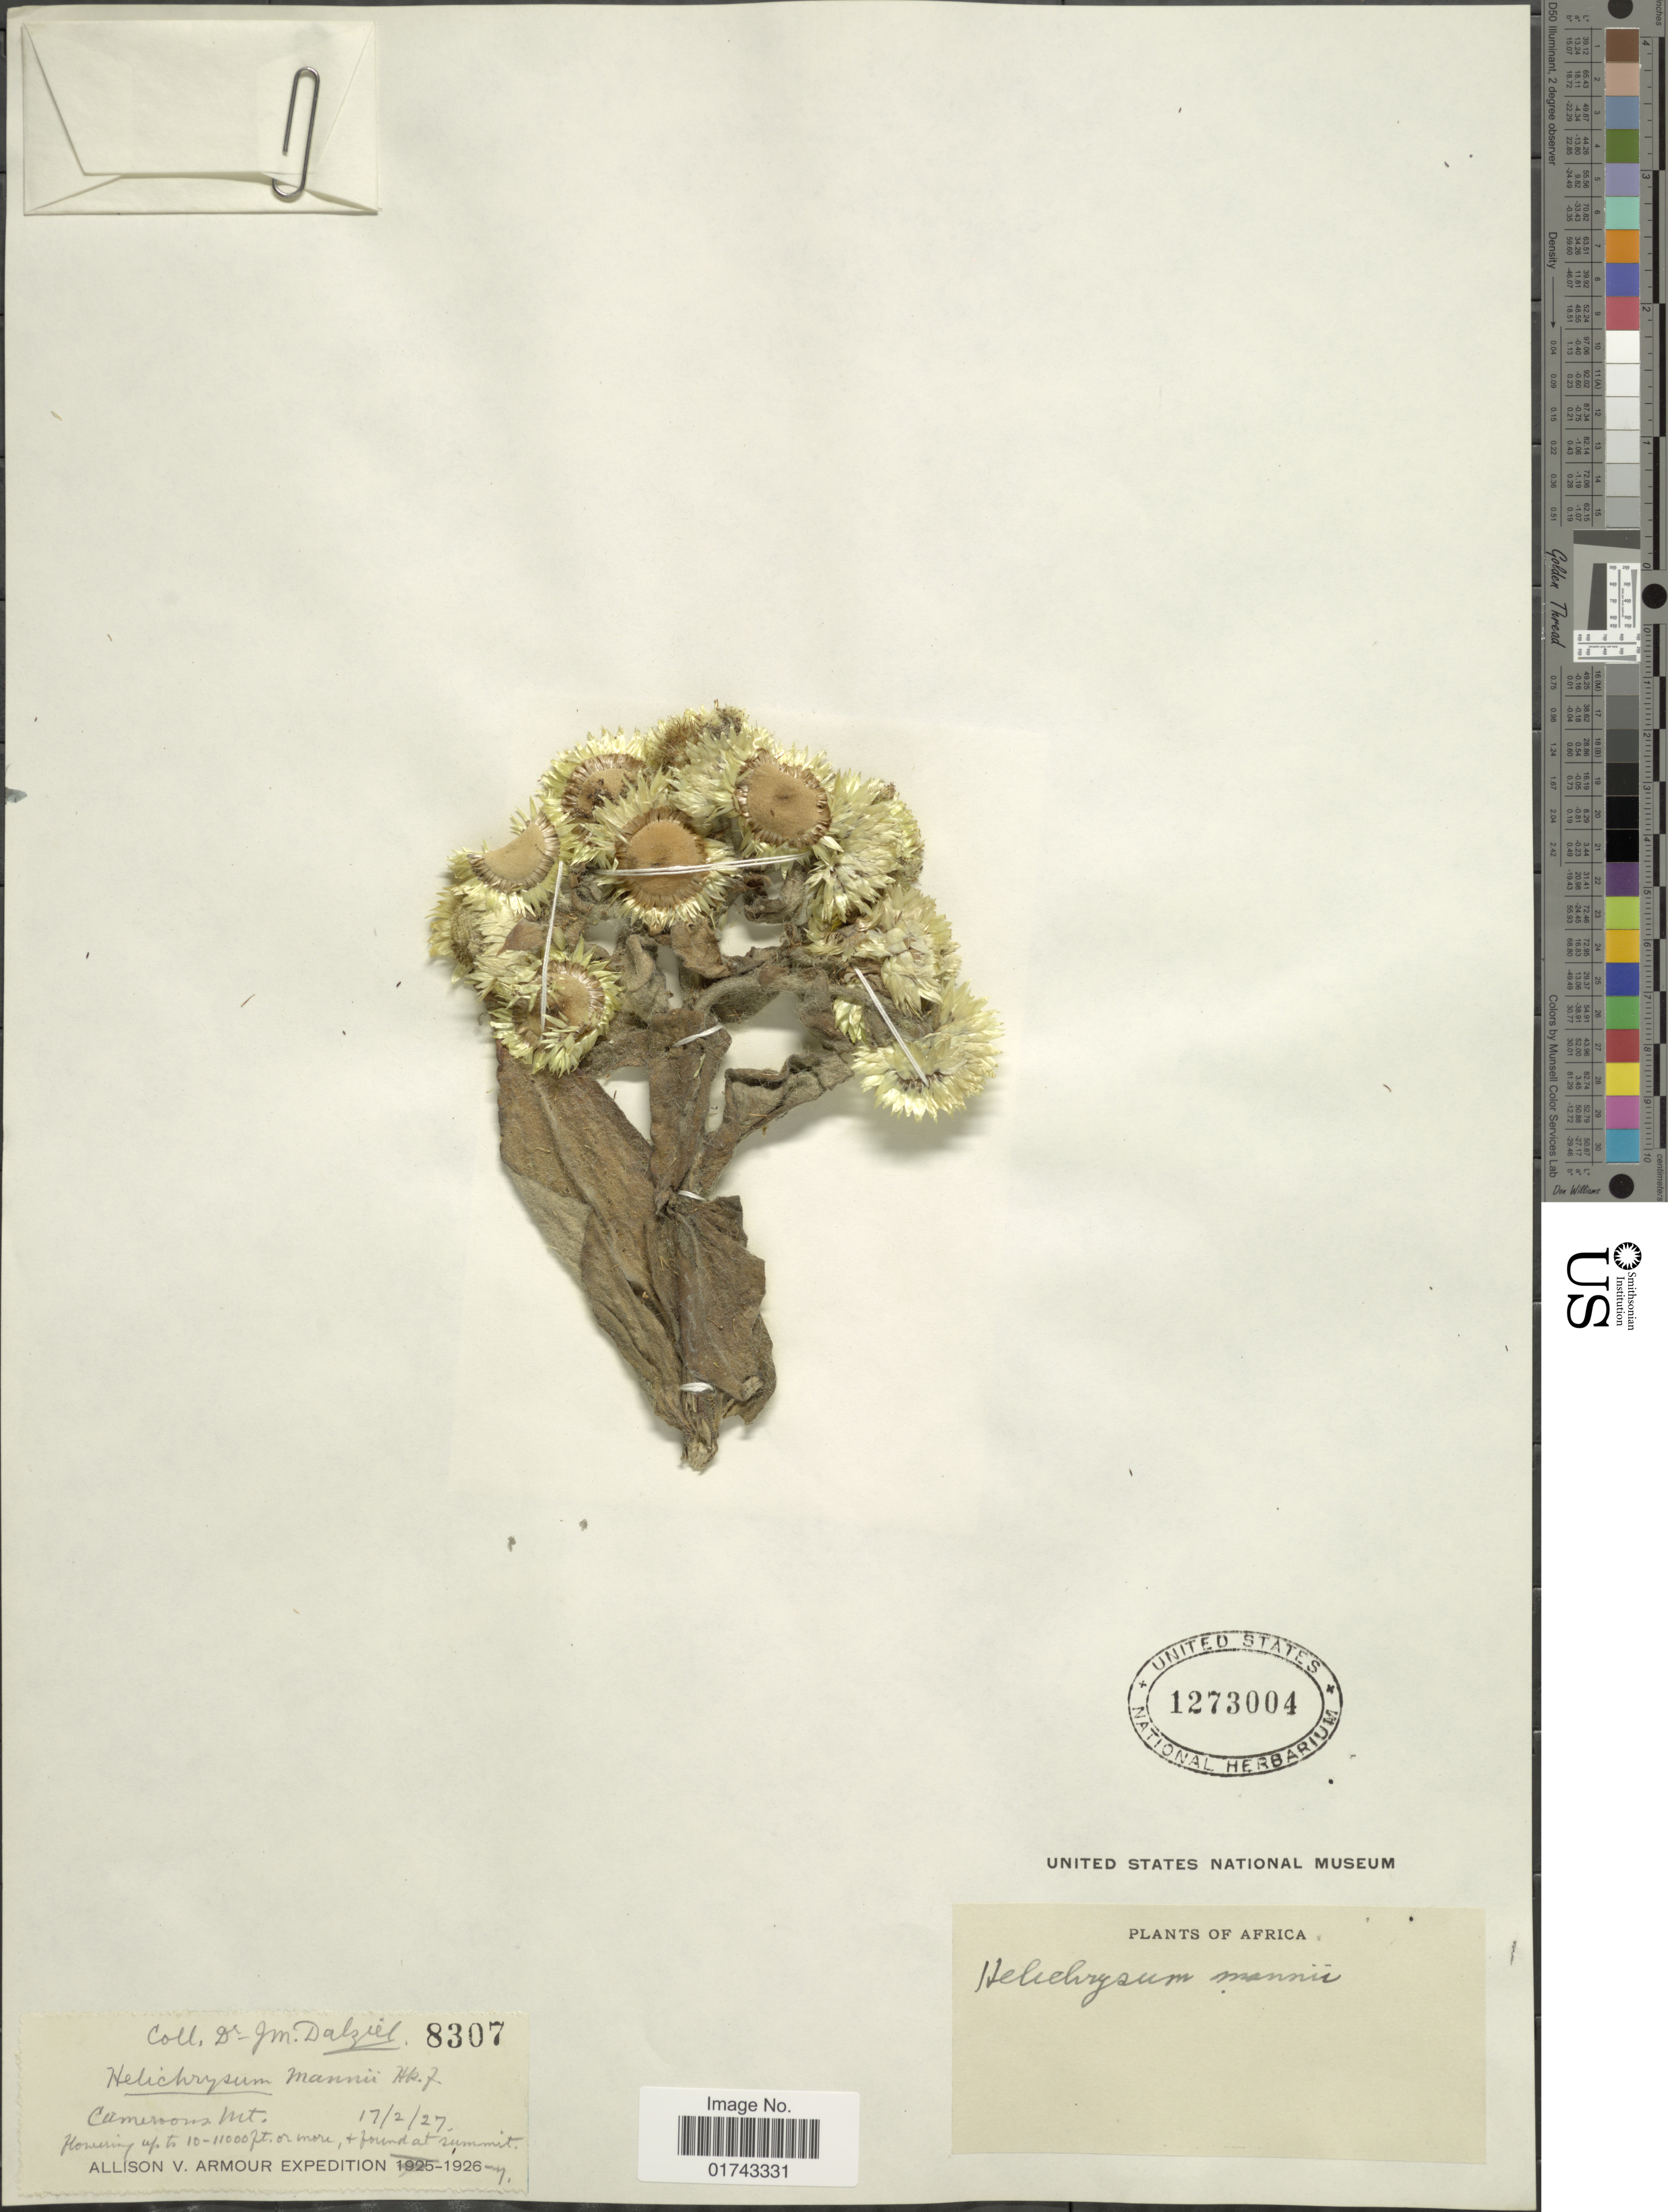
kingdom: Plantae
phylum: Tracheophyta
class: Magnoliopsida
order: Asterales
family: Asteraceae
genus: Helichrysum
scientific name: Helichrysum mannii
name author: Hook. f.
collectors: J. Dalziel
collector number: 8307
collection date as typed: Transcribed d/m/y: 17/2/27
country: Cameroon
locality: Cameroons Mt.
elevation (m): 3048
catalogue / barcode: US 1273004